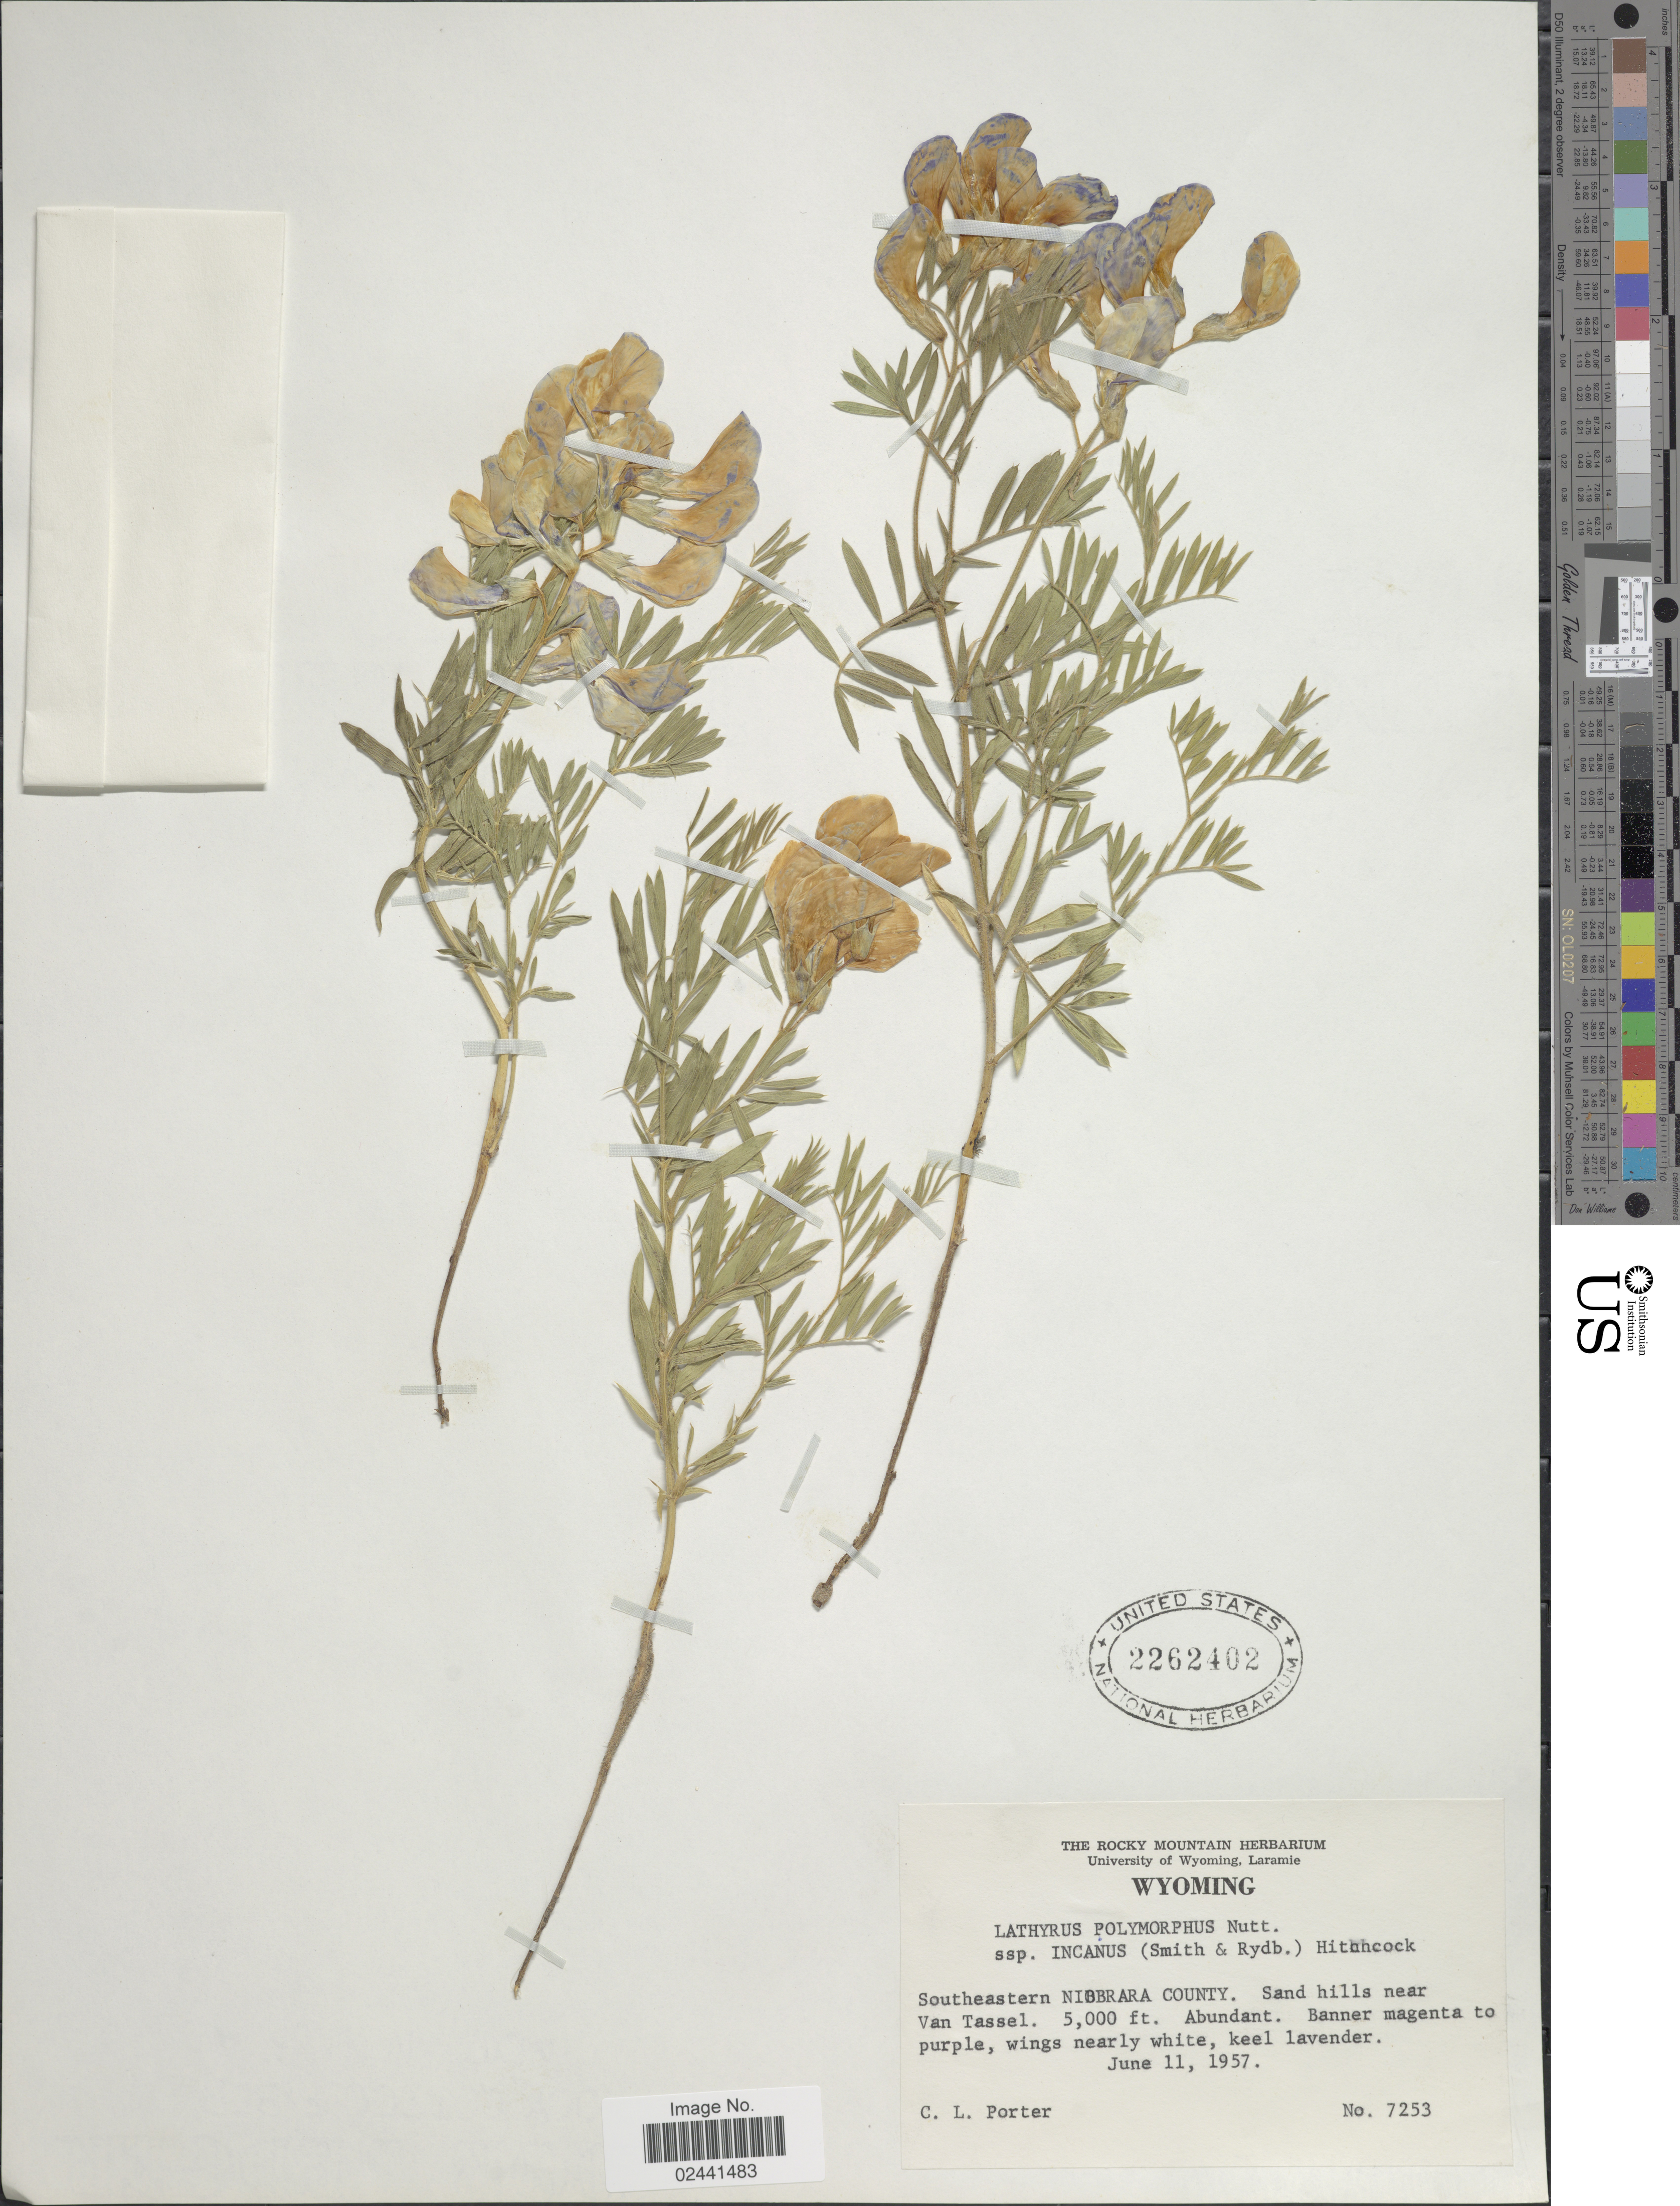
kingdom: Plantae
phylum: Tracheophyta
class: Magnoliopsida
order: Fabales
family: Fabaceae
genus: Lathyrus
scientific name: Lathyrus polymorphus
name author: Nutt.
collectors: C. L. Porter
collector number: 7253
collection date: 1957-06-11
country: United States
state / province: Wyoming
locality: Southeastern Niobrara County. Sand hills near Van Tassel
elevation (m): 1524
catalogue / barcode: US 2262402